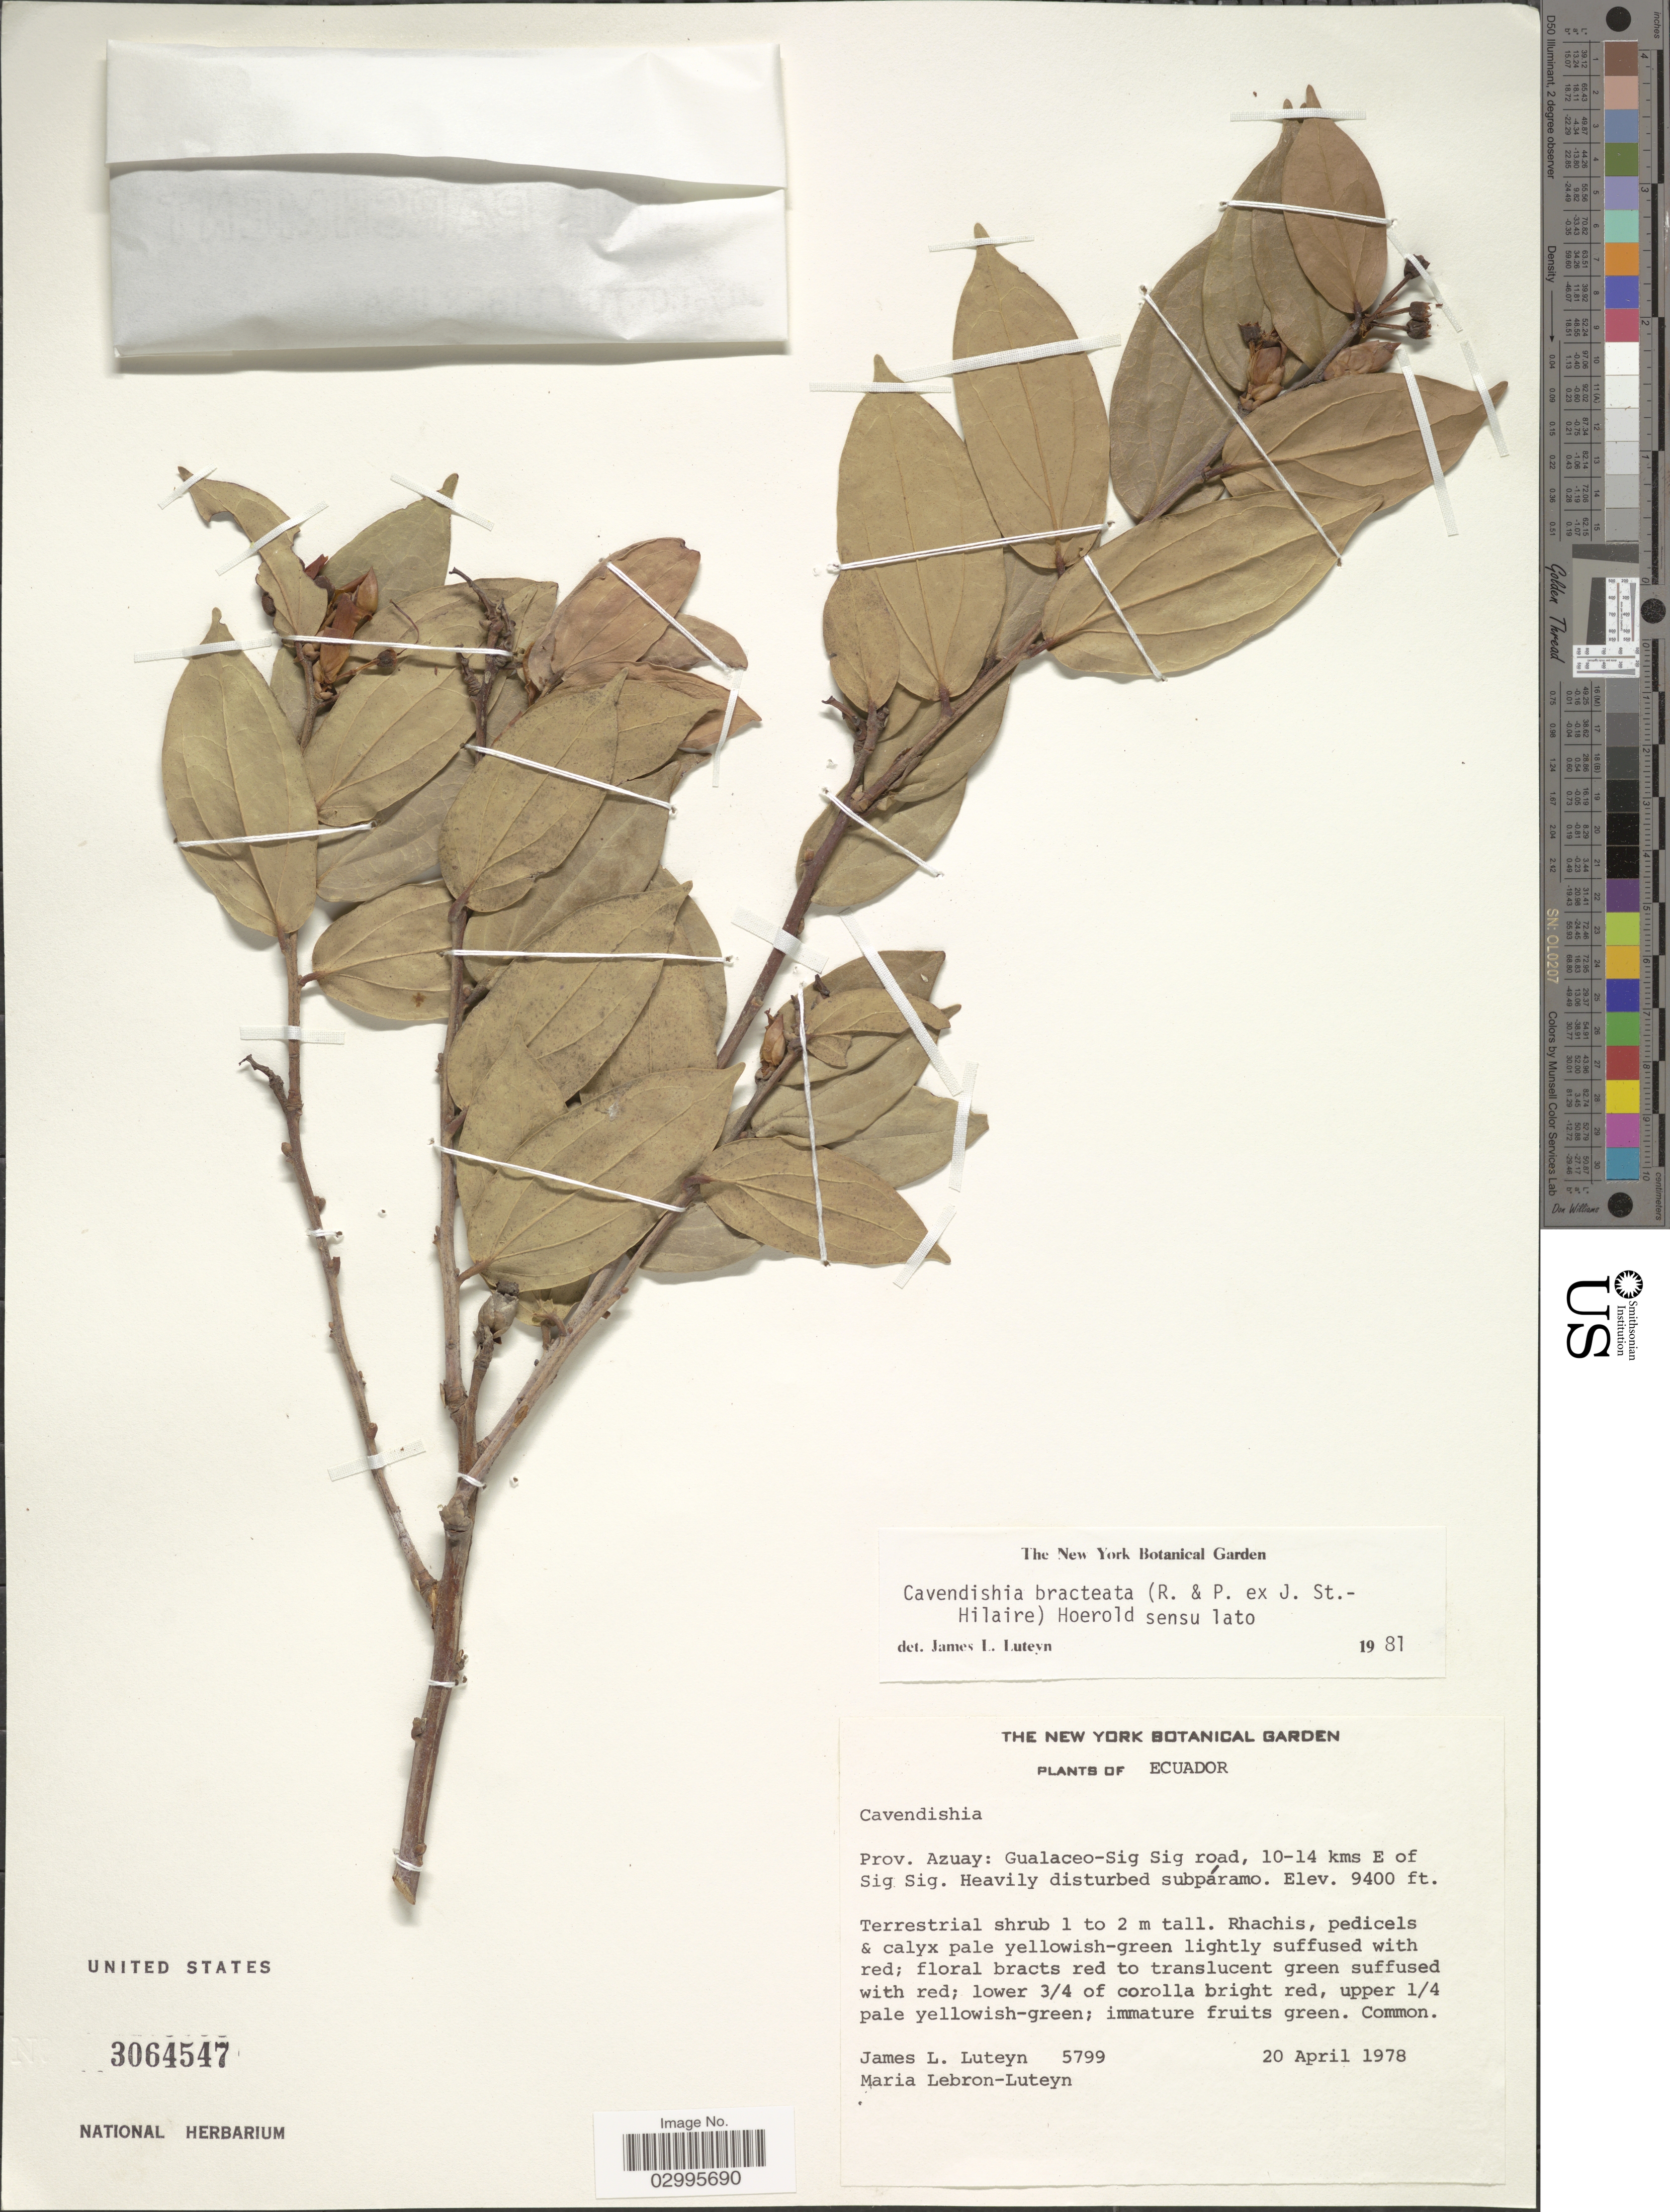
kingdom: Plantae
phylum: Tracheophyta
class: Magnoliopsida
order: Ericales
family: Ericaceae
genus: Cavendishia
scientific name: Cavendishia bracteata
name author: (Ruiz & Pav. ex J. St.-Hil.) Hoerold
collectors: J. Luteyn & M. L. Lebrón-Luteyn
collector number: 5799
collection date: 1978-04-20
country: Ecuador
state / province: Azuay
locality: Gualaceo - Sig Sig road, 10-14 kms E of Sig Sig.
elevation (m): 2865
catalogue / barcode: US 3064547